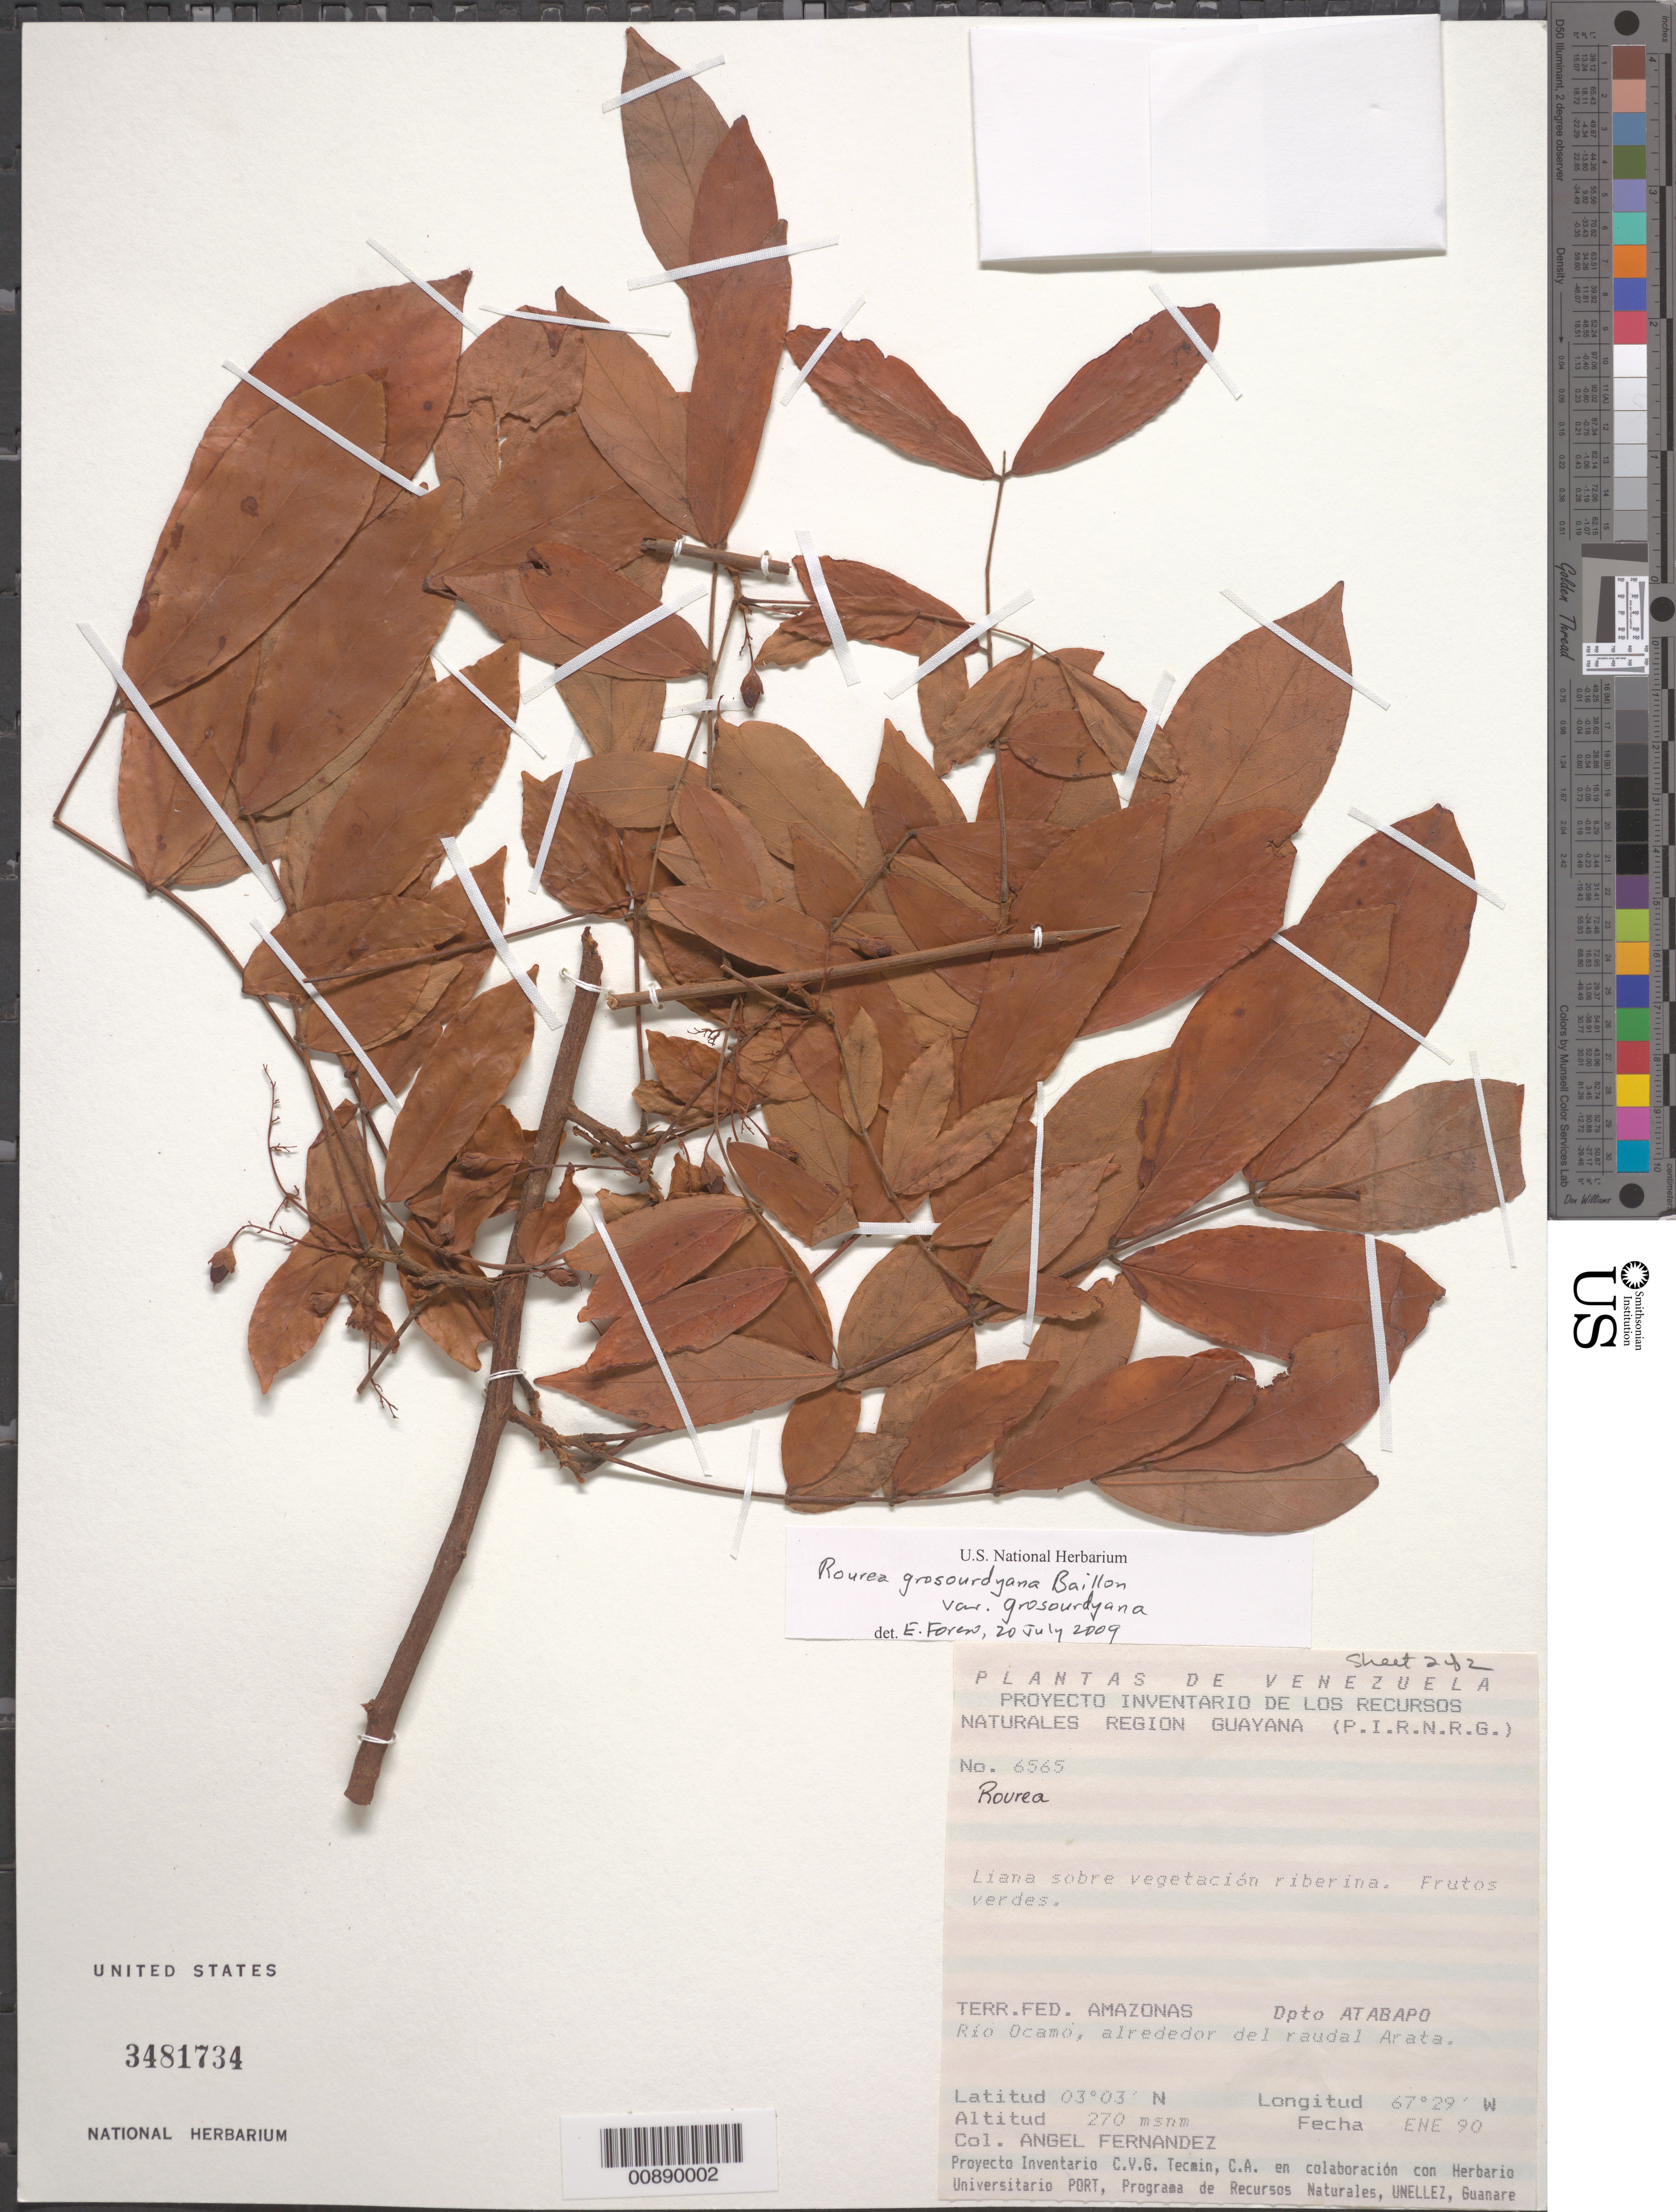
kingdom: Plantae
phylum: Tracheophyta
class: Magnoliopsida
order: Oxalidales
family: Connaraceae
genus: Rourea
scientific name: Rourea grosourdyana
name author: Baill.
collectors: Á. Fernández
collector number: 6565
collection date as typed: Transcribed d/m/y: /1/90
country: Venezuela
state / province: Amazonas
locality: Terr. Fed. Amazonas. Dpto Atabapo. Río Ocamo, alrededor del raudal Arata.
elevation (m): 270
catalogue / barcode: US 3481734